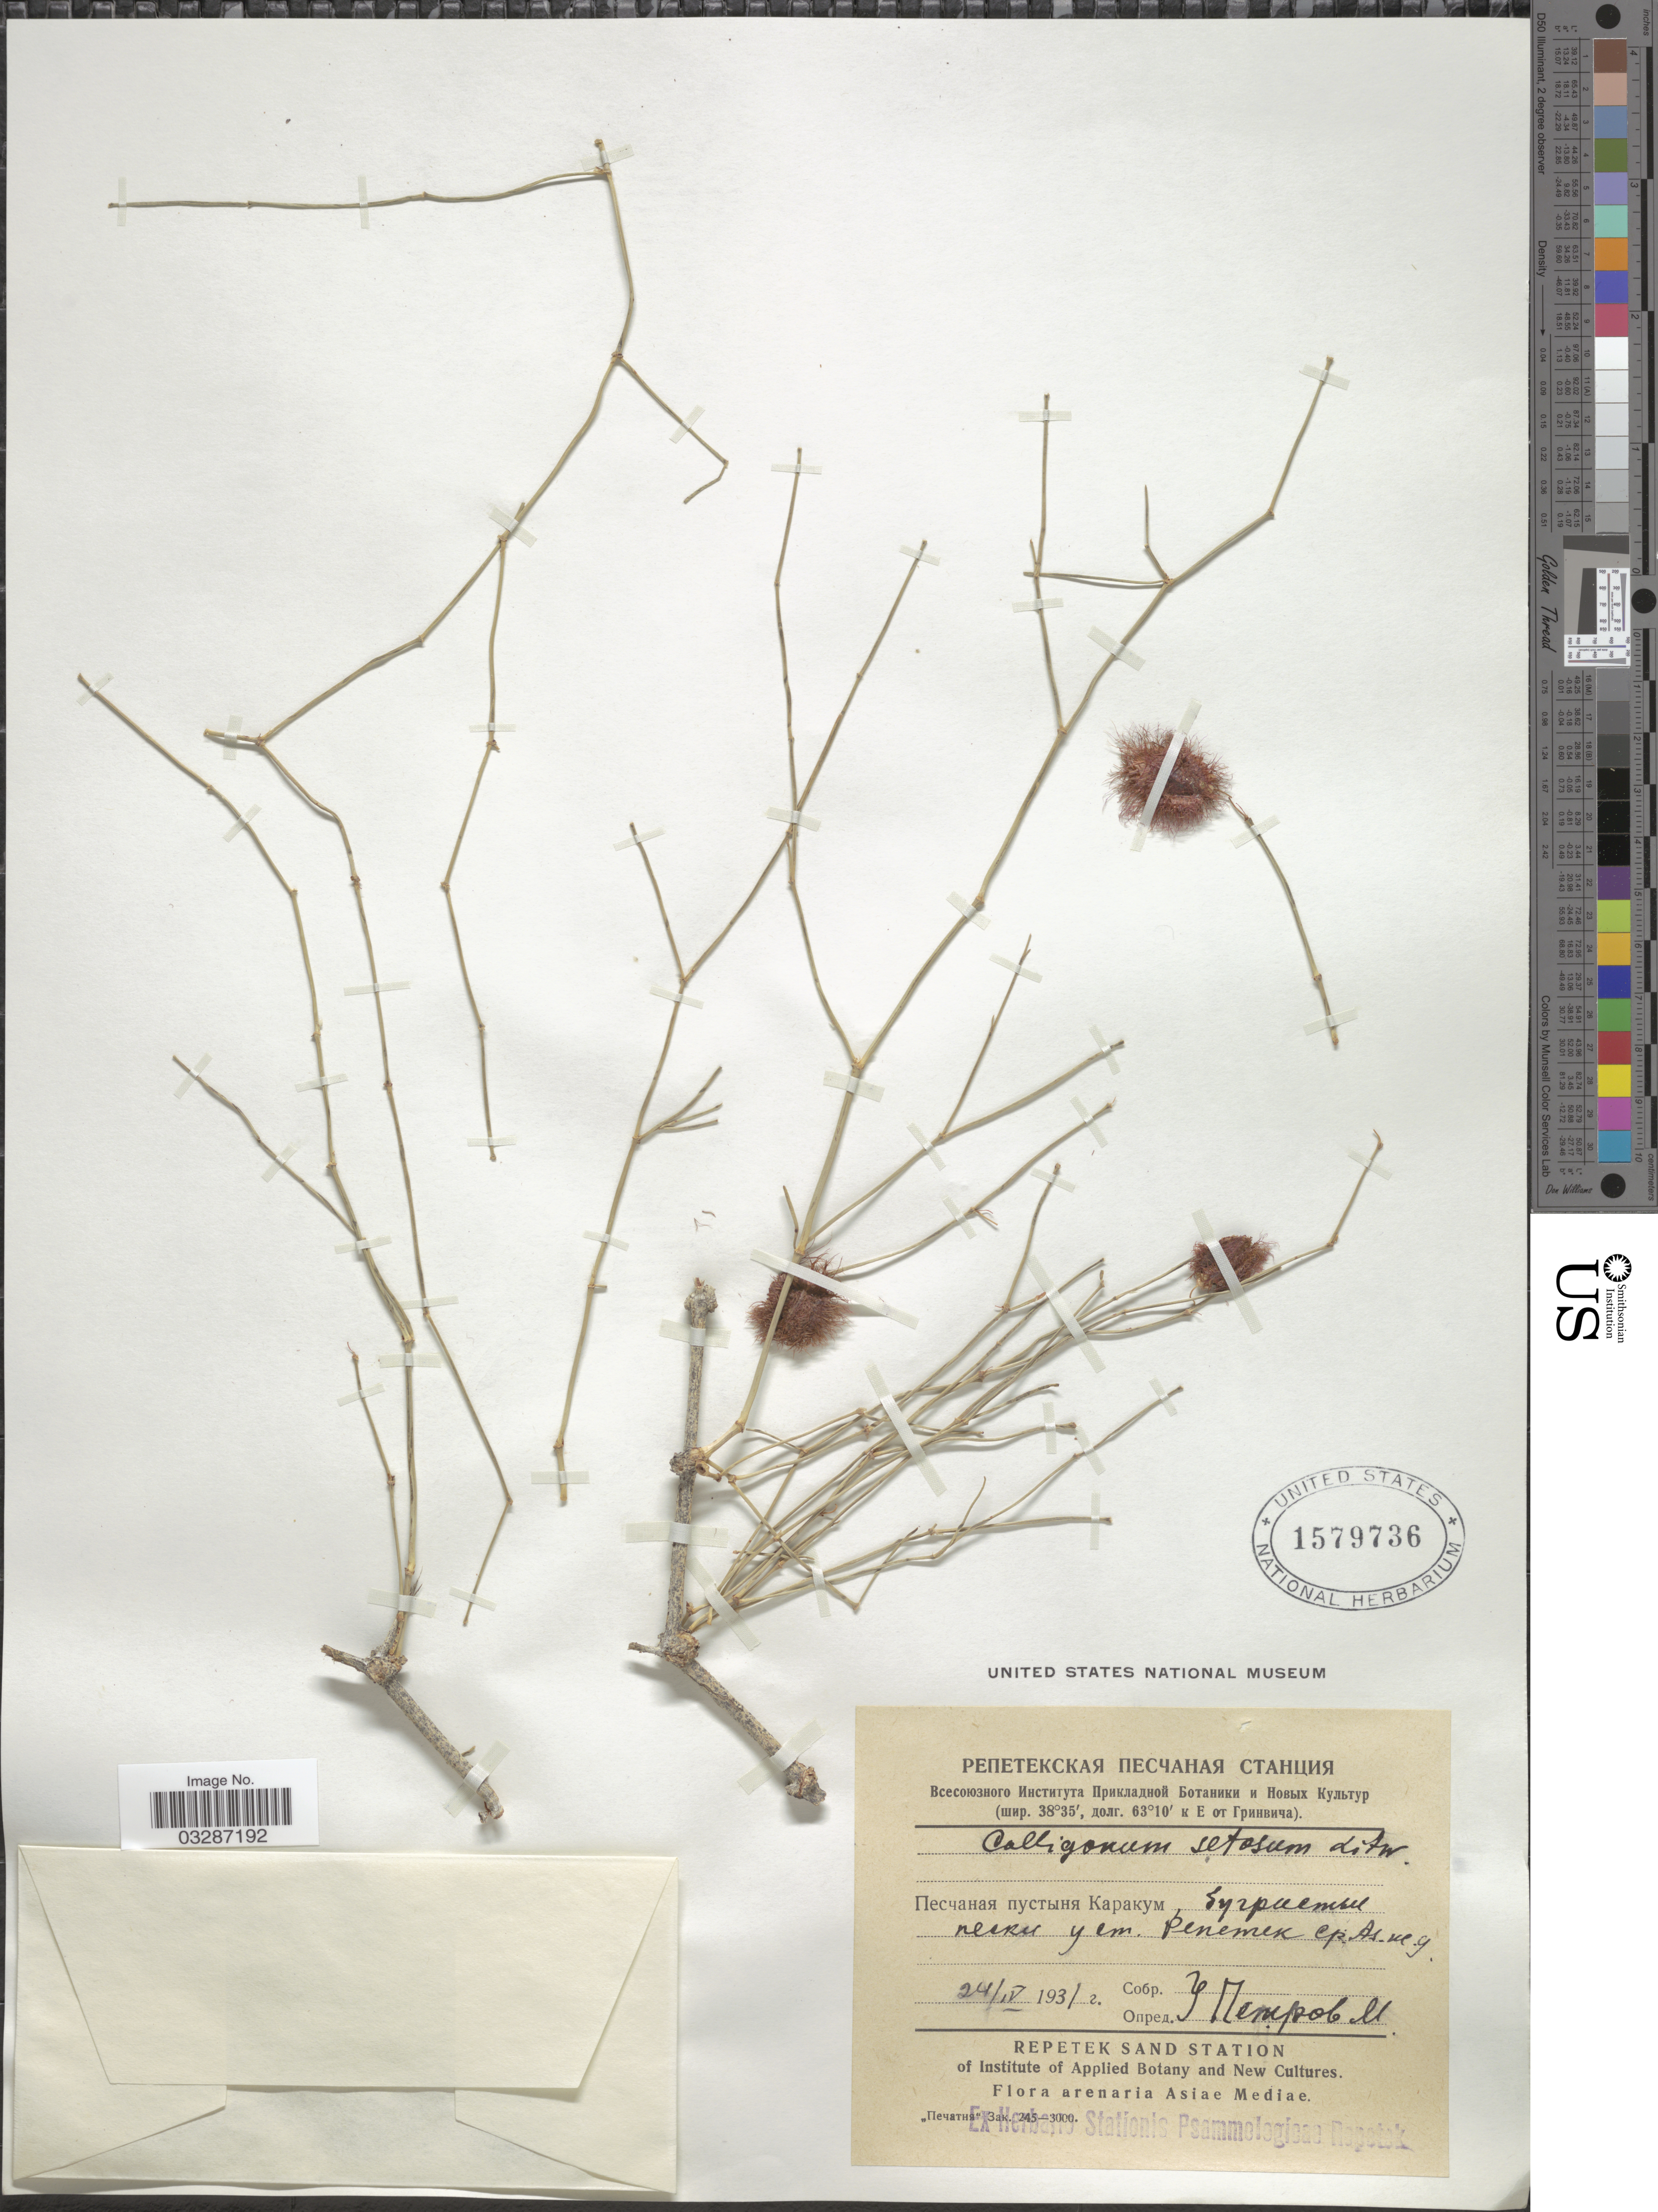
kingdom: Plantae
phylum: Tracheophyta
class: Magnoliopsida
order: Caryophyllales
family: Polygonaceae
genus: Calligonum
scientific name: Calligonum setosum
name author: (Litv.) Litv.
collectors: M. Petrov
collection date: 1931-04-24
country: Turkmenistan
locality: Karakum Desert, Repetek Station.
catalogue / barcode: US 1579736